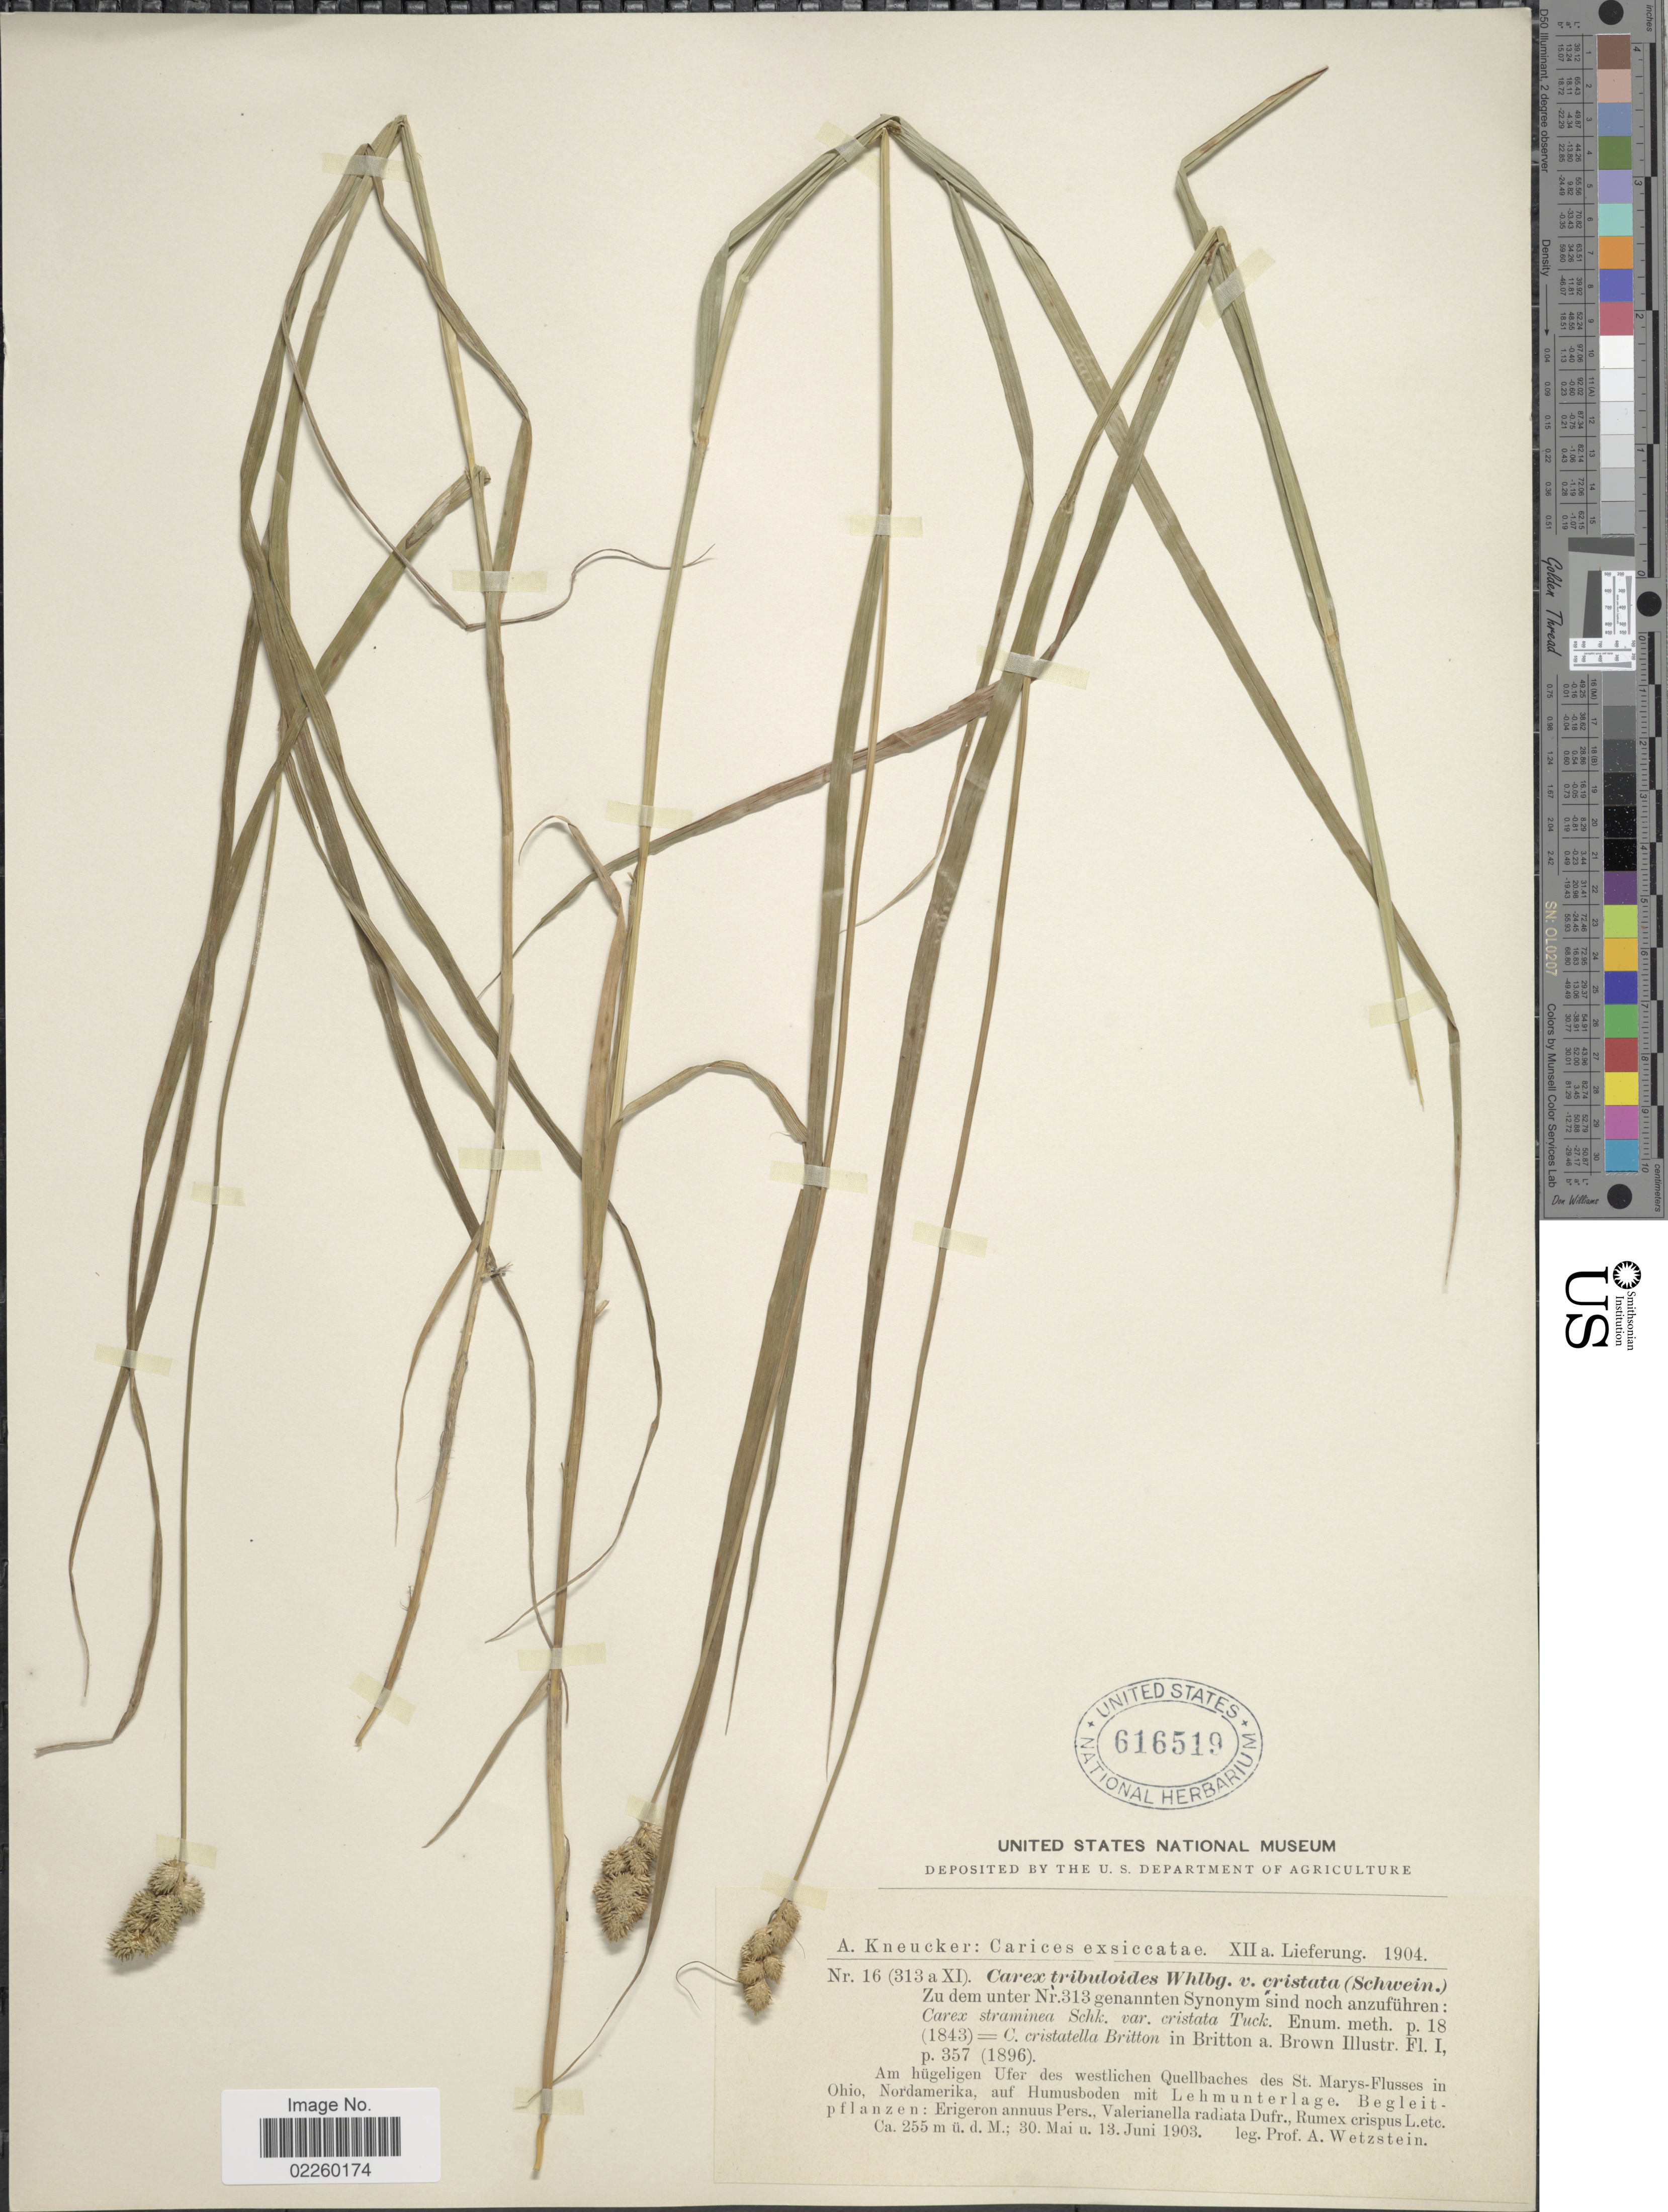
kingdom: Plantae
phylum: Tracheophyta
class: Liliopsida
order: Poales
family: Cyperaceae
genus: Carex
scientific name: Carex cristatella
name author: Britton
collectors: A. Wetzstein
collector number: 16 (313 a XI)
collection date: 1903-05-30/1903-06-13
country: United States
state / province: Ohio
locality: Am hügeligen Ufer des westlichen Quellbaches des St. Marys-Flusses in Ohio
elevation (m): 255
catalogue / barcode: US 616519